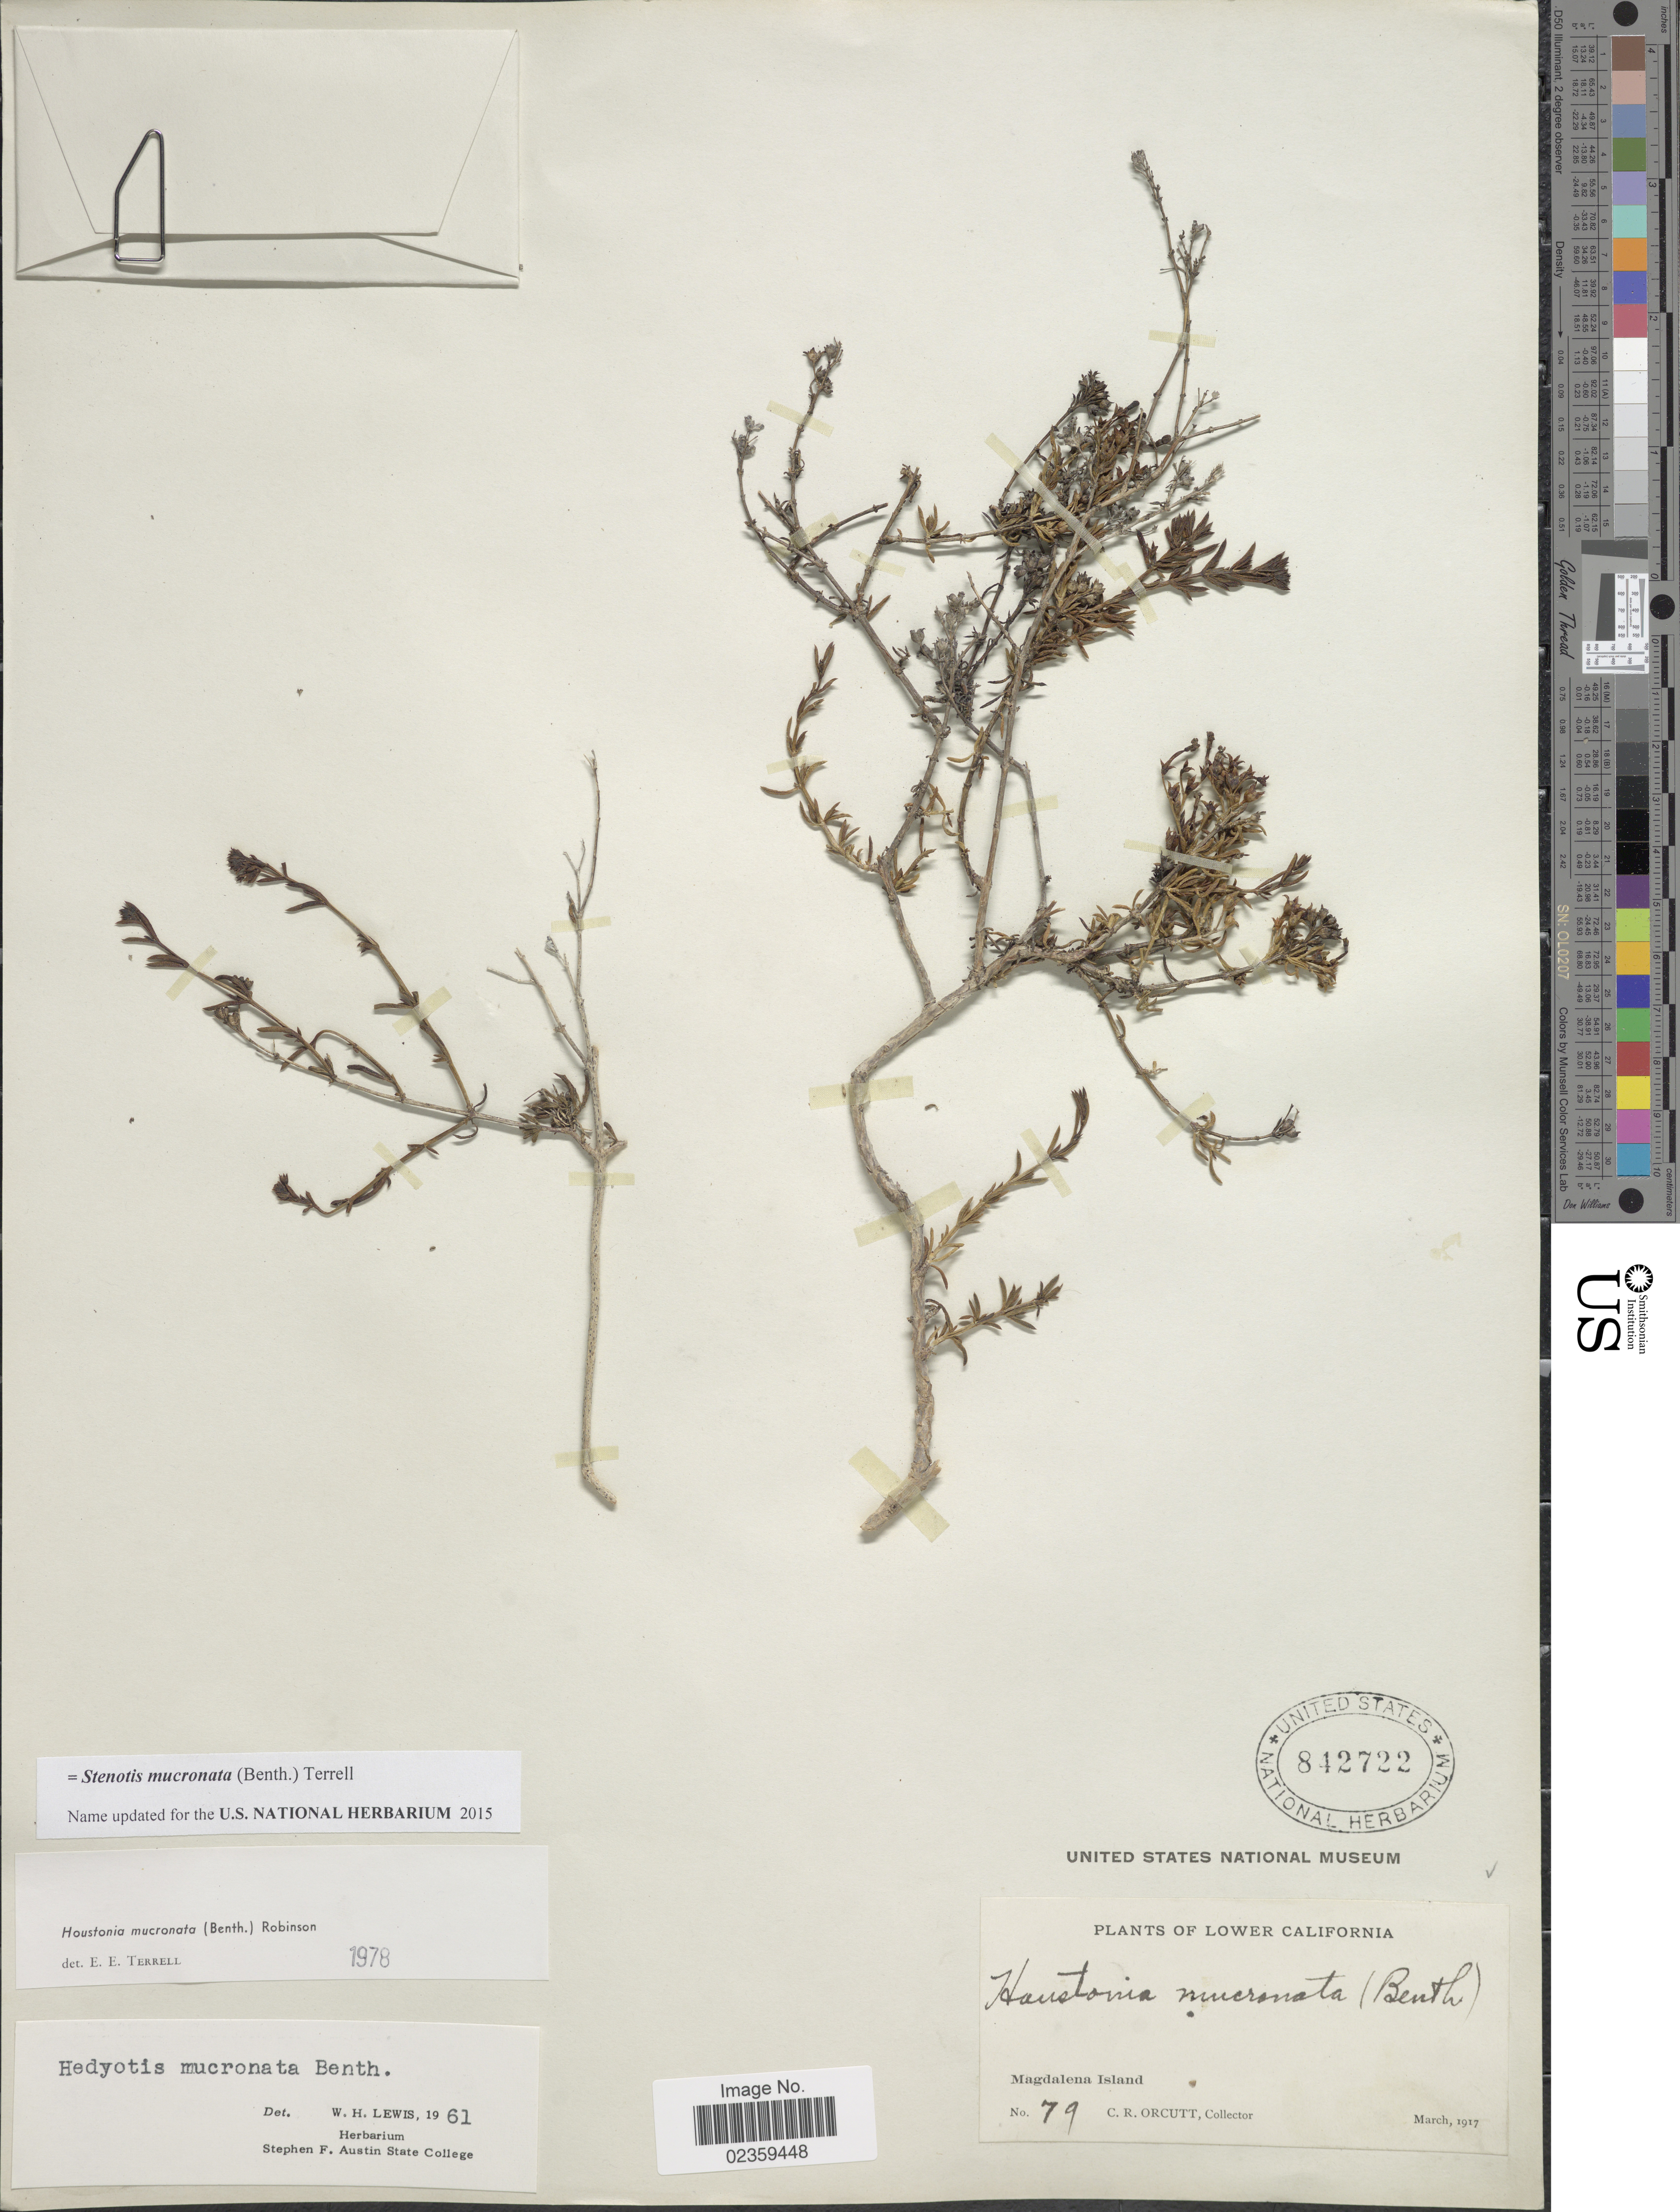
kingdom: Plantae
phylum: Tracheophyta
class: Magnoliopsida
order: Gentianales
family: Rubiaceae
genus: Stenotis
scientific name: Stenotis mucronata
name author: (Benth.) Terrell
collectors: C. R. Orcutt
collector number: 79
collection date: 1917-03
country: Mexico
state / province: Baja California Sur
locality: Lower California. Magdalena Island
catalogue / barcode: US 842722